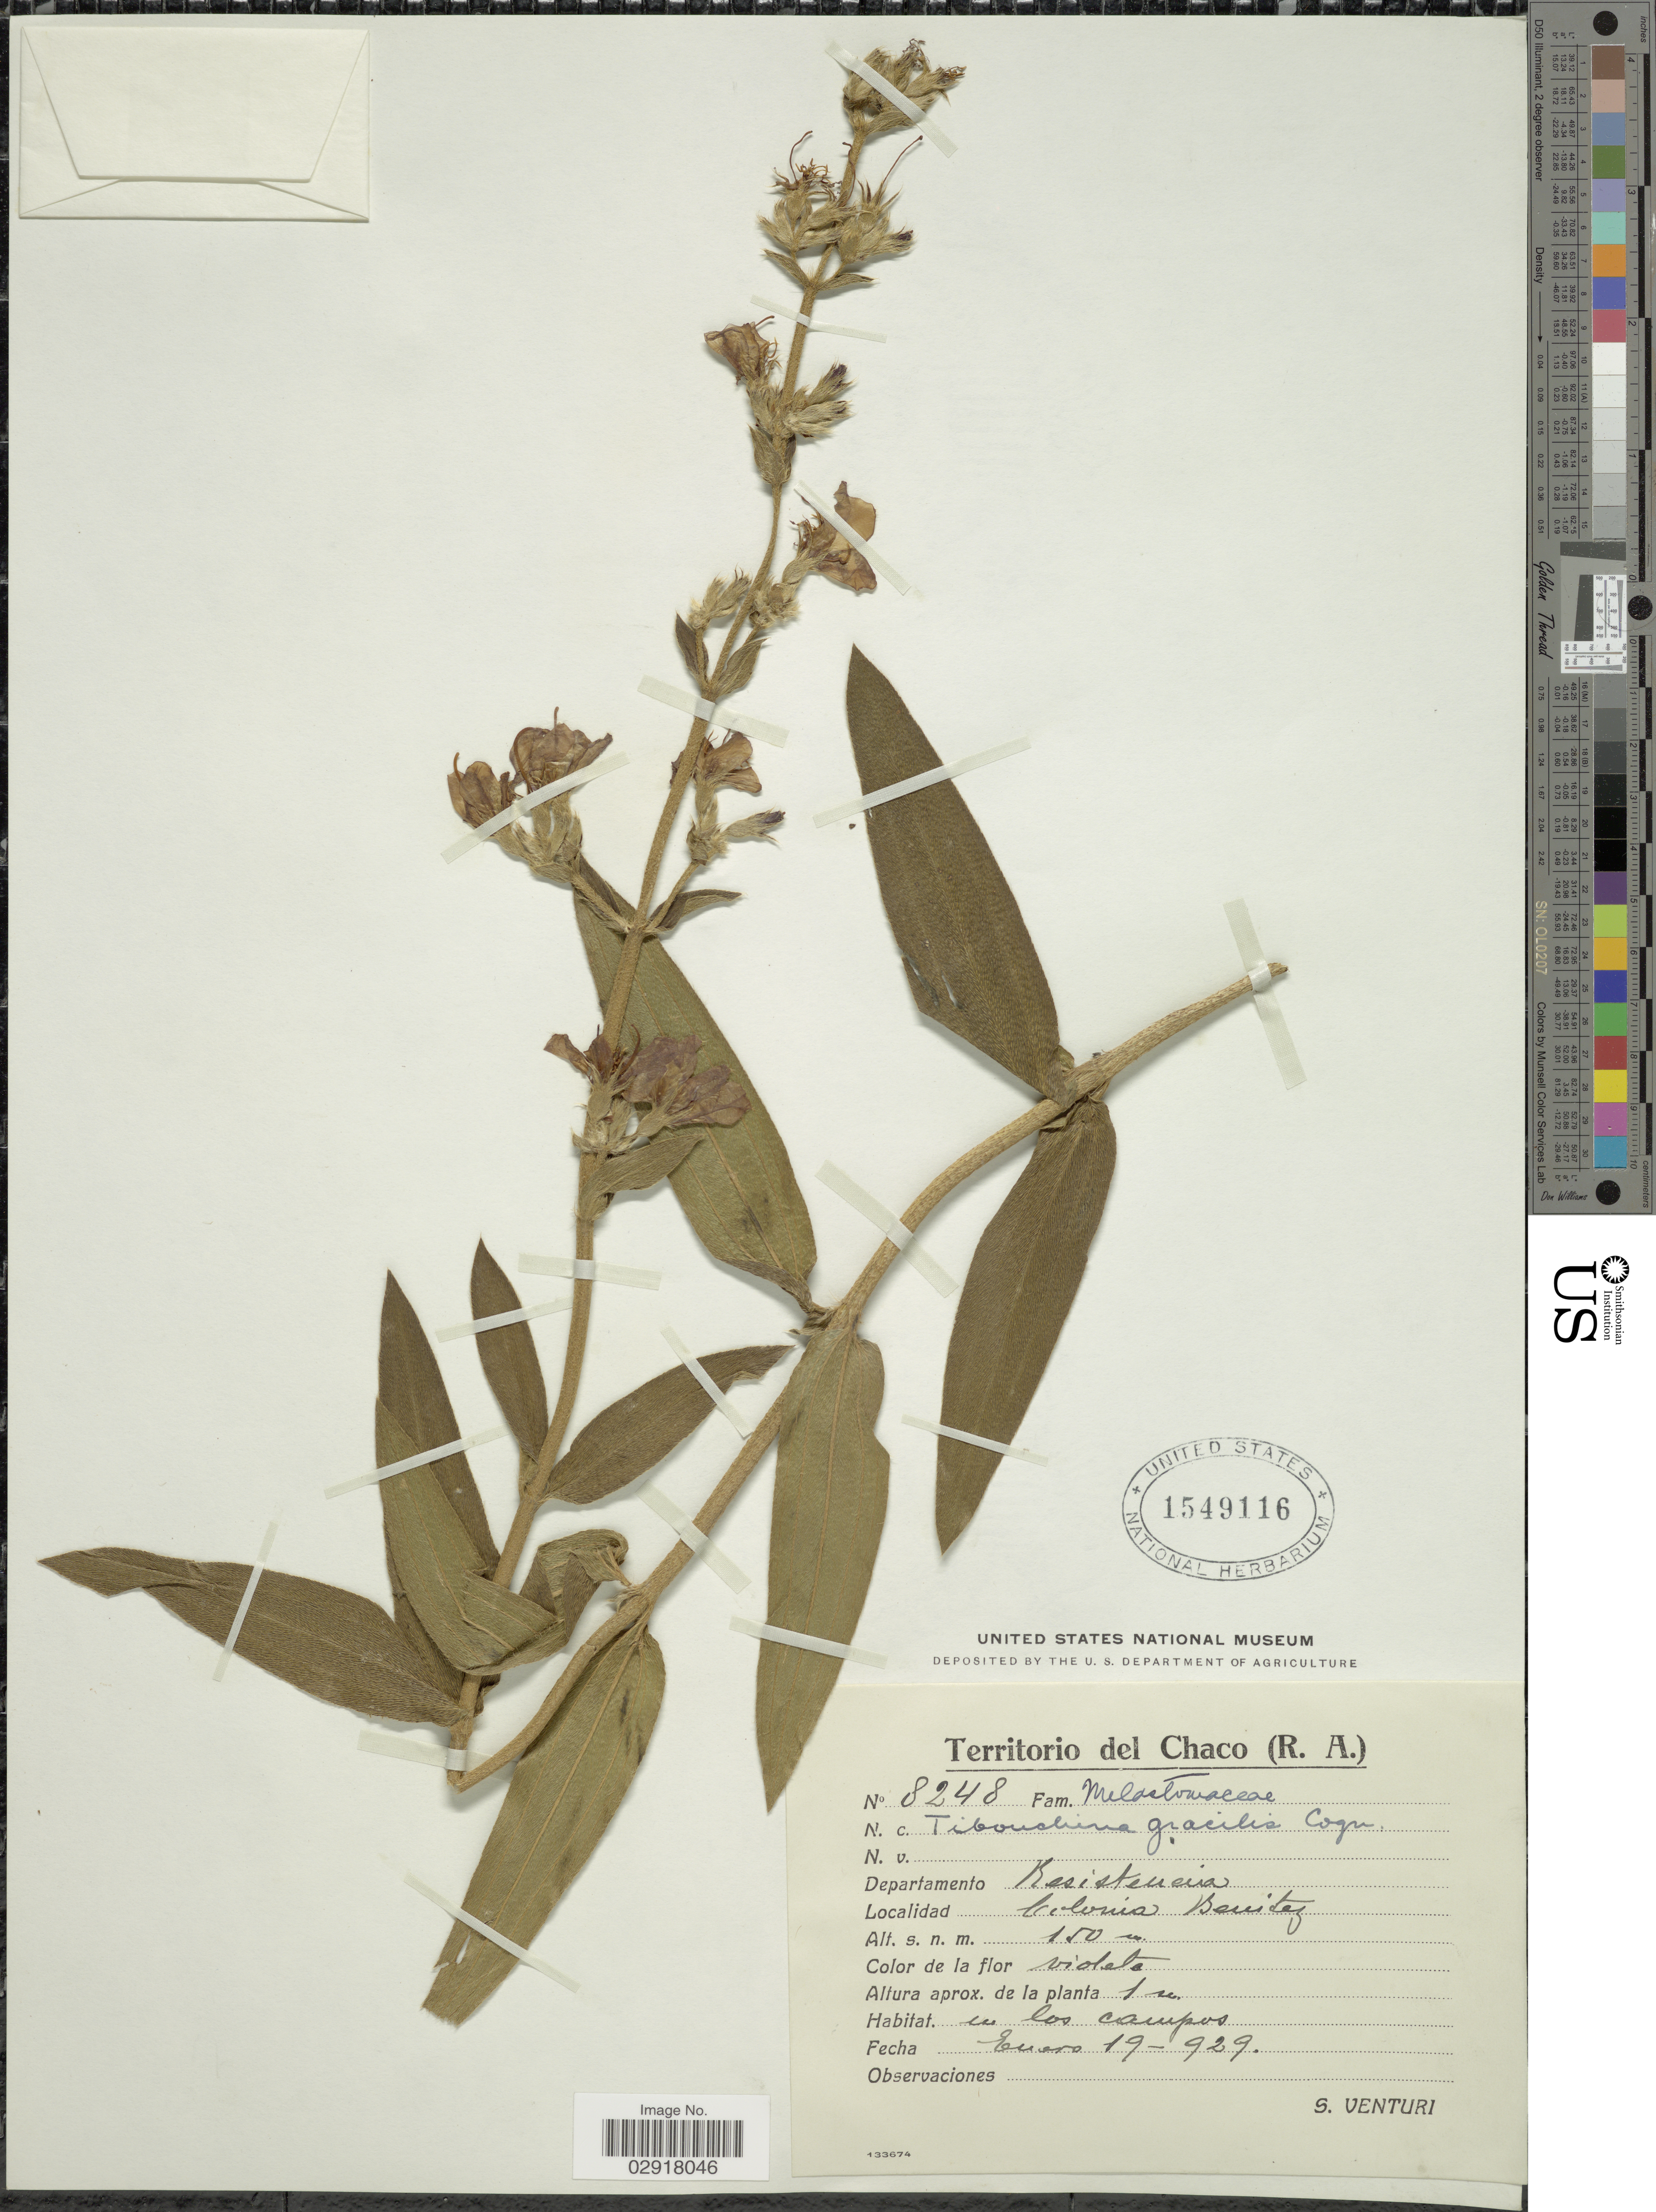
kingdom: Plantae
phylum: Tracheophyta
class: Magnoliopsida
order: Myrtales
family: Melastomataceae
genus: Chaetogastra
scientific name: Chaetogastra gracilis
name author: (Bonpl.) DC.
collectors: S. Venturi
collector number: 8248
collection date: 1929-01-19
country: Argentina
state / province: Chaco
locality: Territorio del Chaco. Departmento Resistencia. Colonia Benitez.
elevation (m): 150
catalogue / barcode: US 1549116